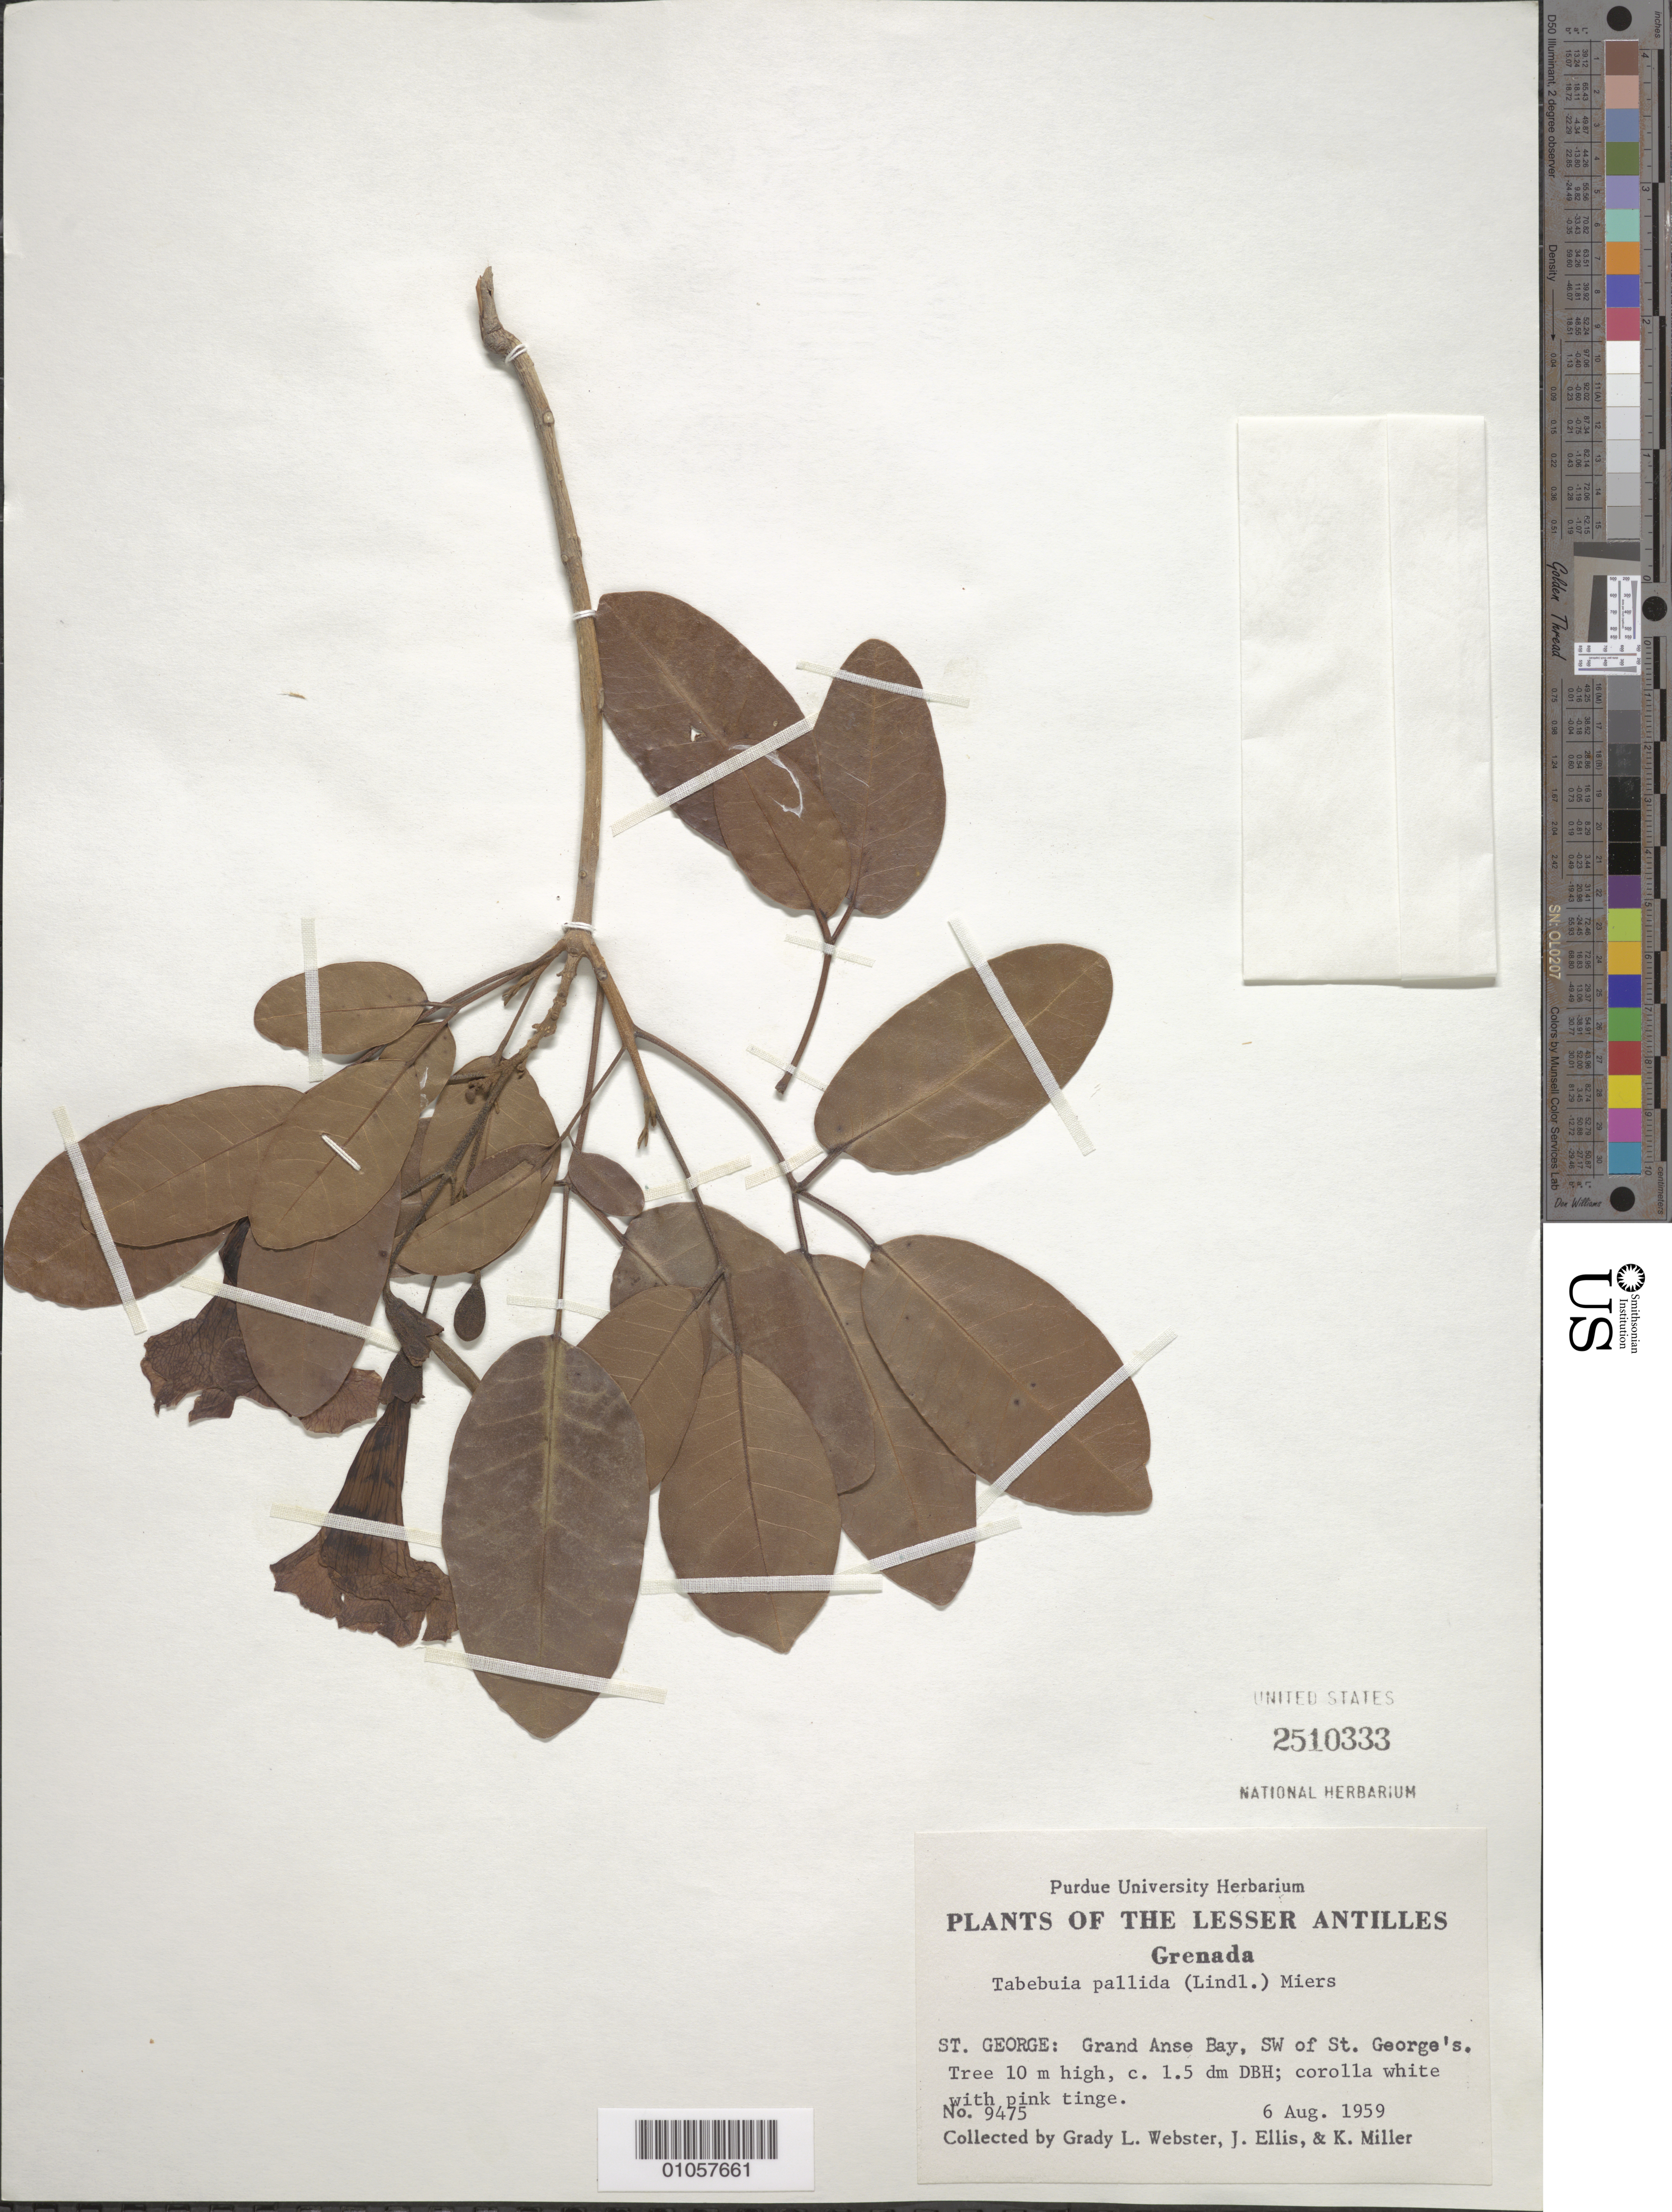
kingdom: Plantae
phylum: Tracheophyta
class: Magnoliopsida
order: Lamiales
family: Bignoniaceae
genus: Tabebuia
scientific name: Tabebuia pallida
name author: (Lindl.) Miers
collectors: G. L. Webster, J. Ellis & K. Miller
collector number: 9475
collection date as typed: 06 Aug 1959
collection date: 1959-08-06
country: Grenada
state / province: Saint George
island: Grenada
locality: Grand Anse Bay, SW of St. George's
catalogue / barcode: US 2510333